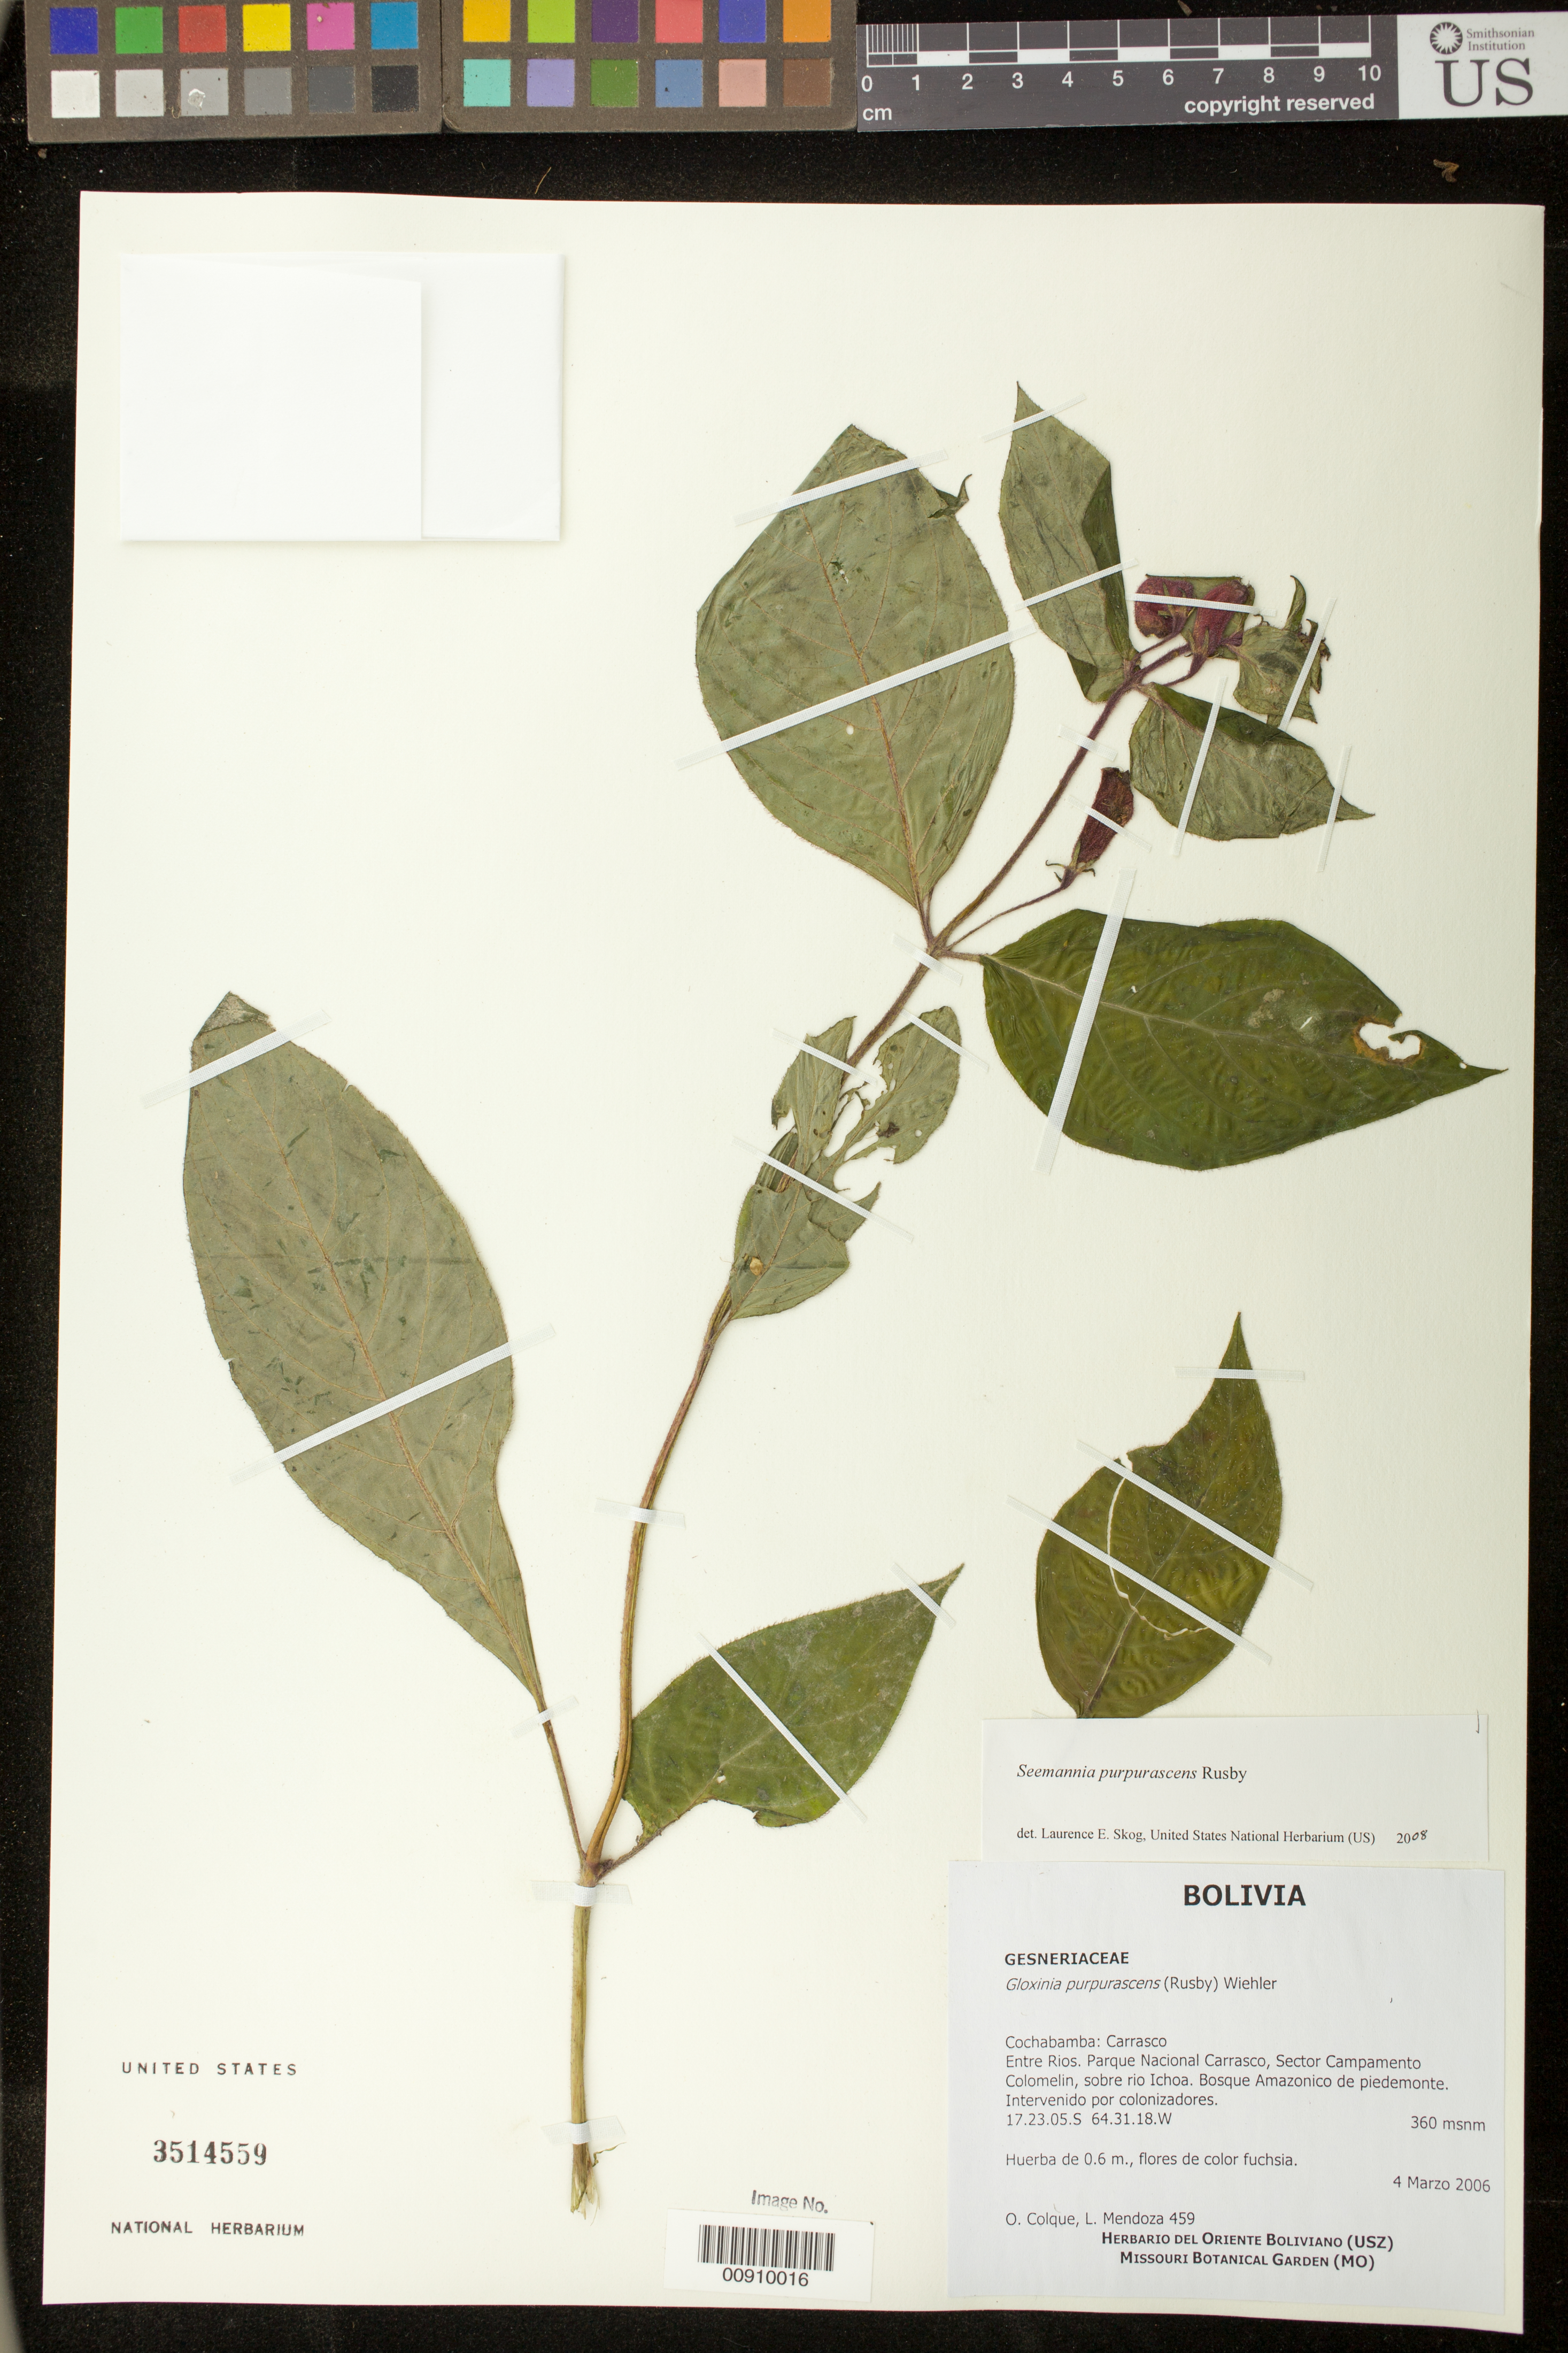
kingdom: Plantae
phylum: Tracheophyta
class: Magnoliopsida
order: Lamiales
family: Gesneriaceae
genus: Seemannia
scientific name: Seemannia purpurascens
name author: Rusby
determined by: Skog, Laurence E.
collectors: O. Colque & L. Mendoza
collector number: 459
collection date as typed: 04 Mar 2006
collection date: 2006-03-04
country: Bolivia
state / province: Cochabamba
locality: Cochabamba: Carrasco. Entre Rios. Parque nacional Carrasco, Sector Campamento Colomelin, sobre rio Ichoa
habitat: Bosque Amazonico de piedemonte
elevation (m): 360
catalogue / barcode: US 3514559